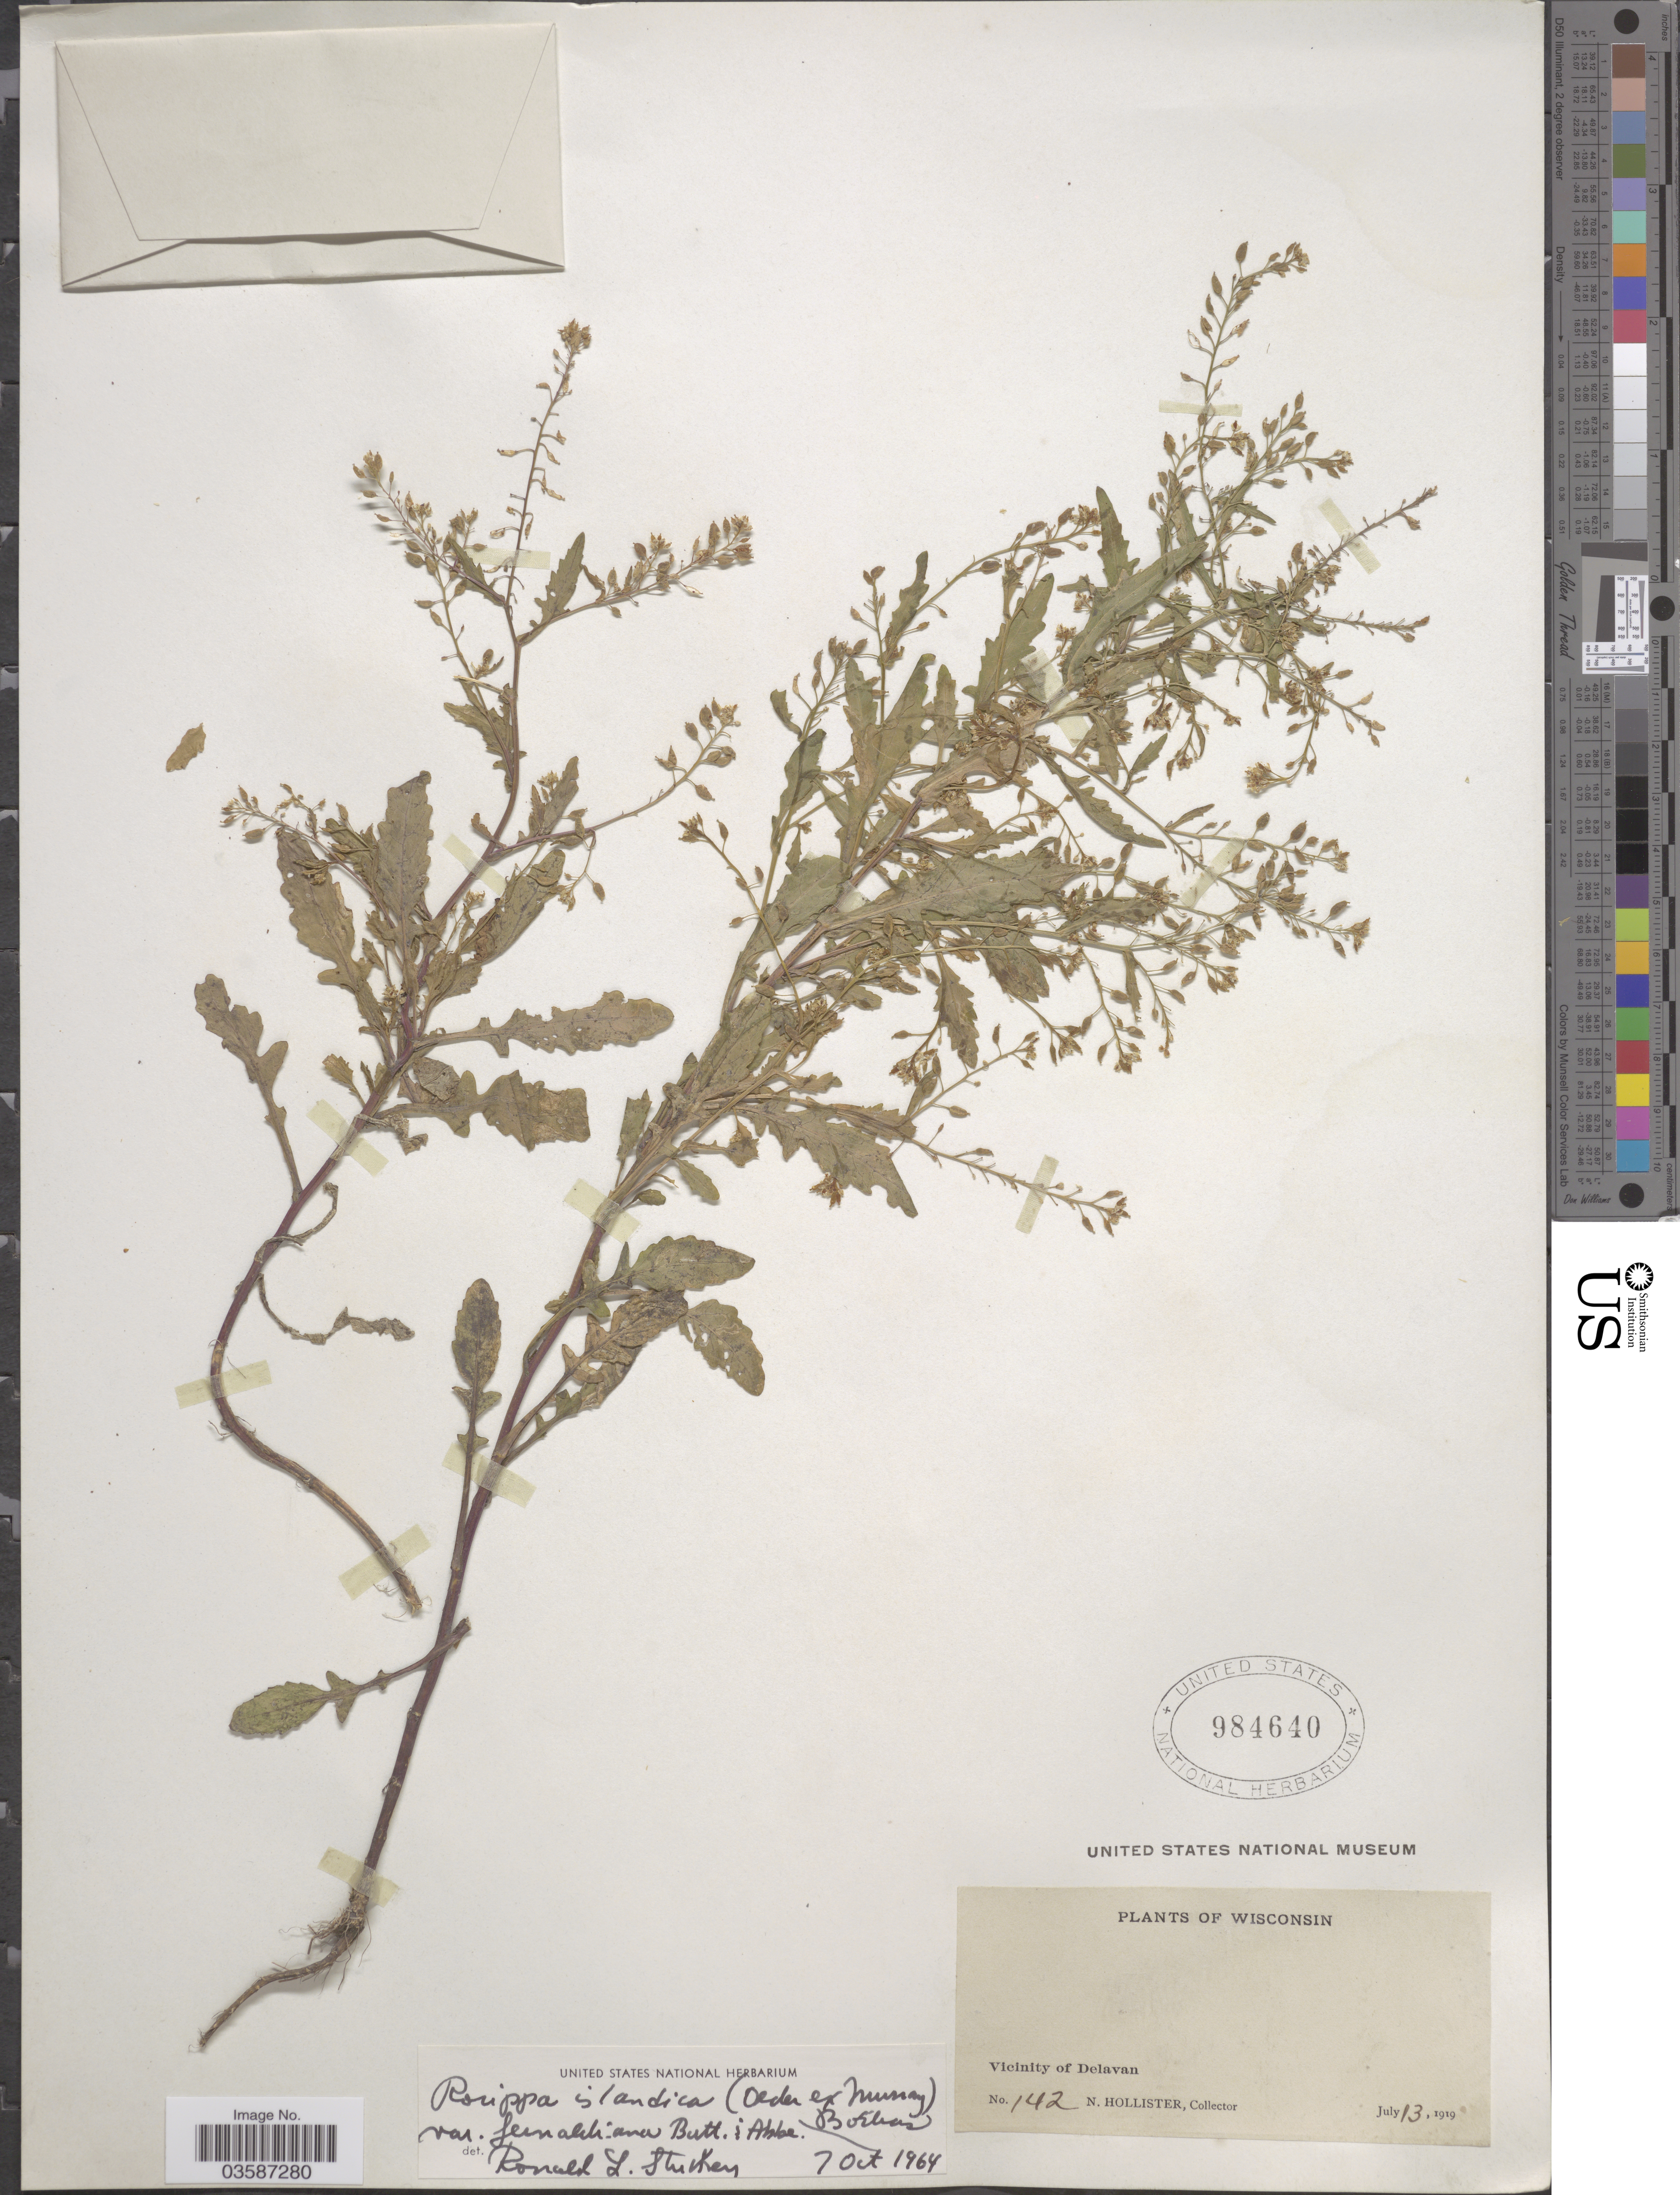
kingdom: Plantae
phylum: Tracheophyta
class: Magnoliopsida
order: Brassicales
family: Brassicaceae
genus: Rorippa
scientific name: Rorippa islandica var. fernaldiana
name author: Butters & Abbe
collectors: N. Hollister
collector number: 142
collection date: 1919-07-13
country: United States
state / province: Wisconsin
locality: Vicinity of Delavan.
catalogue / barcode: US 984640